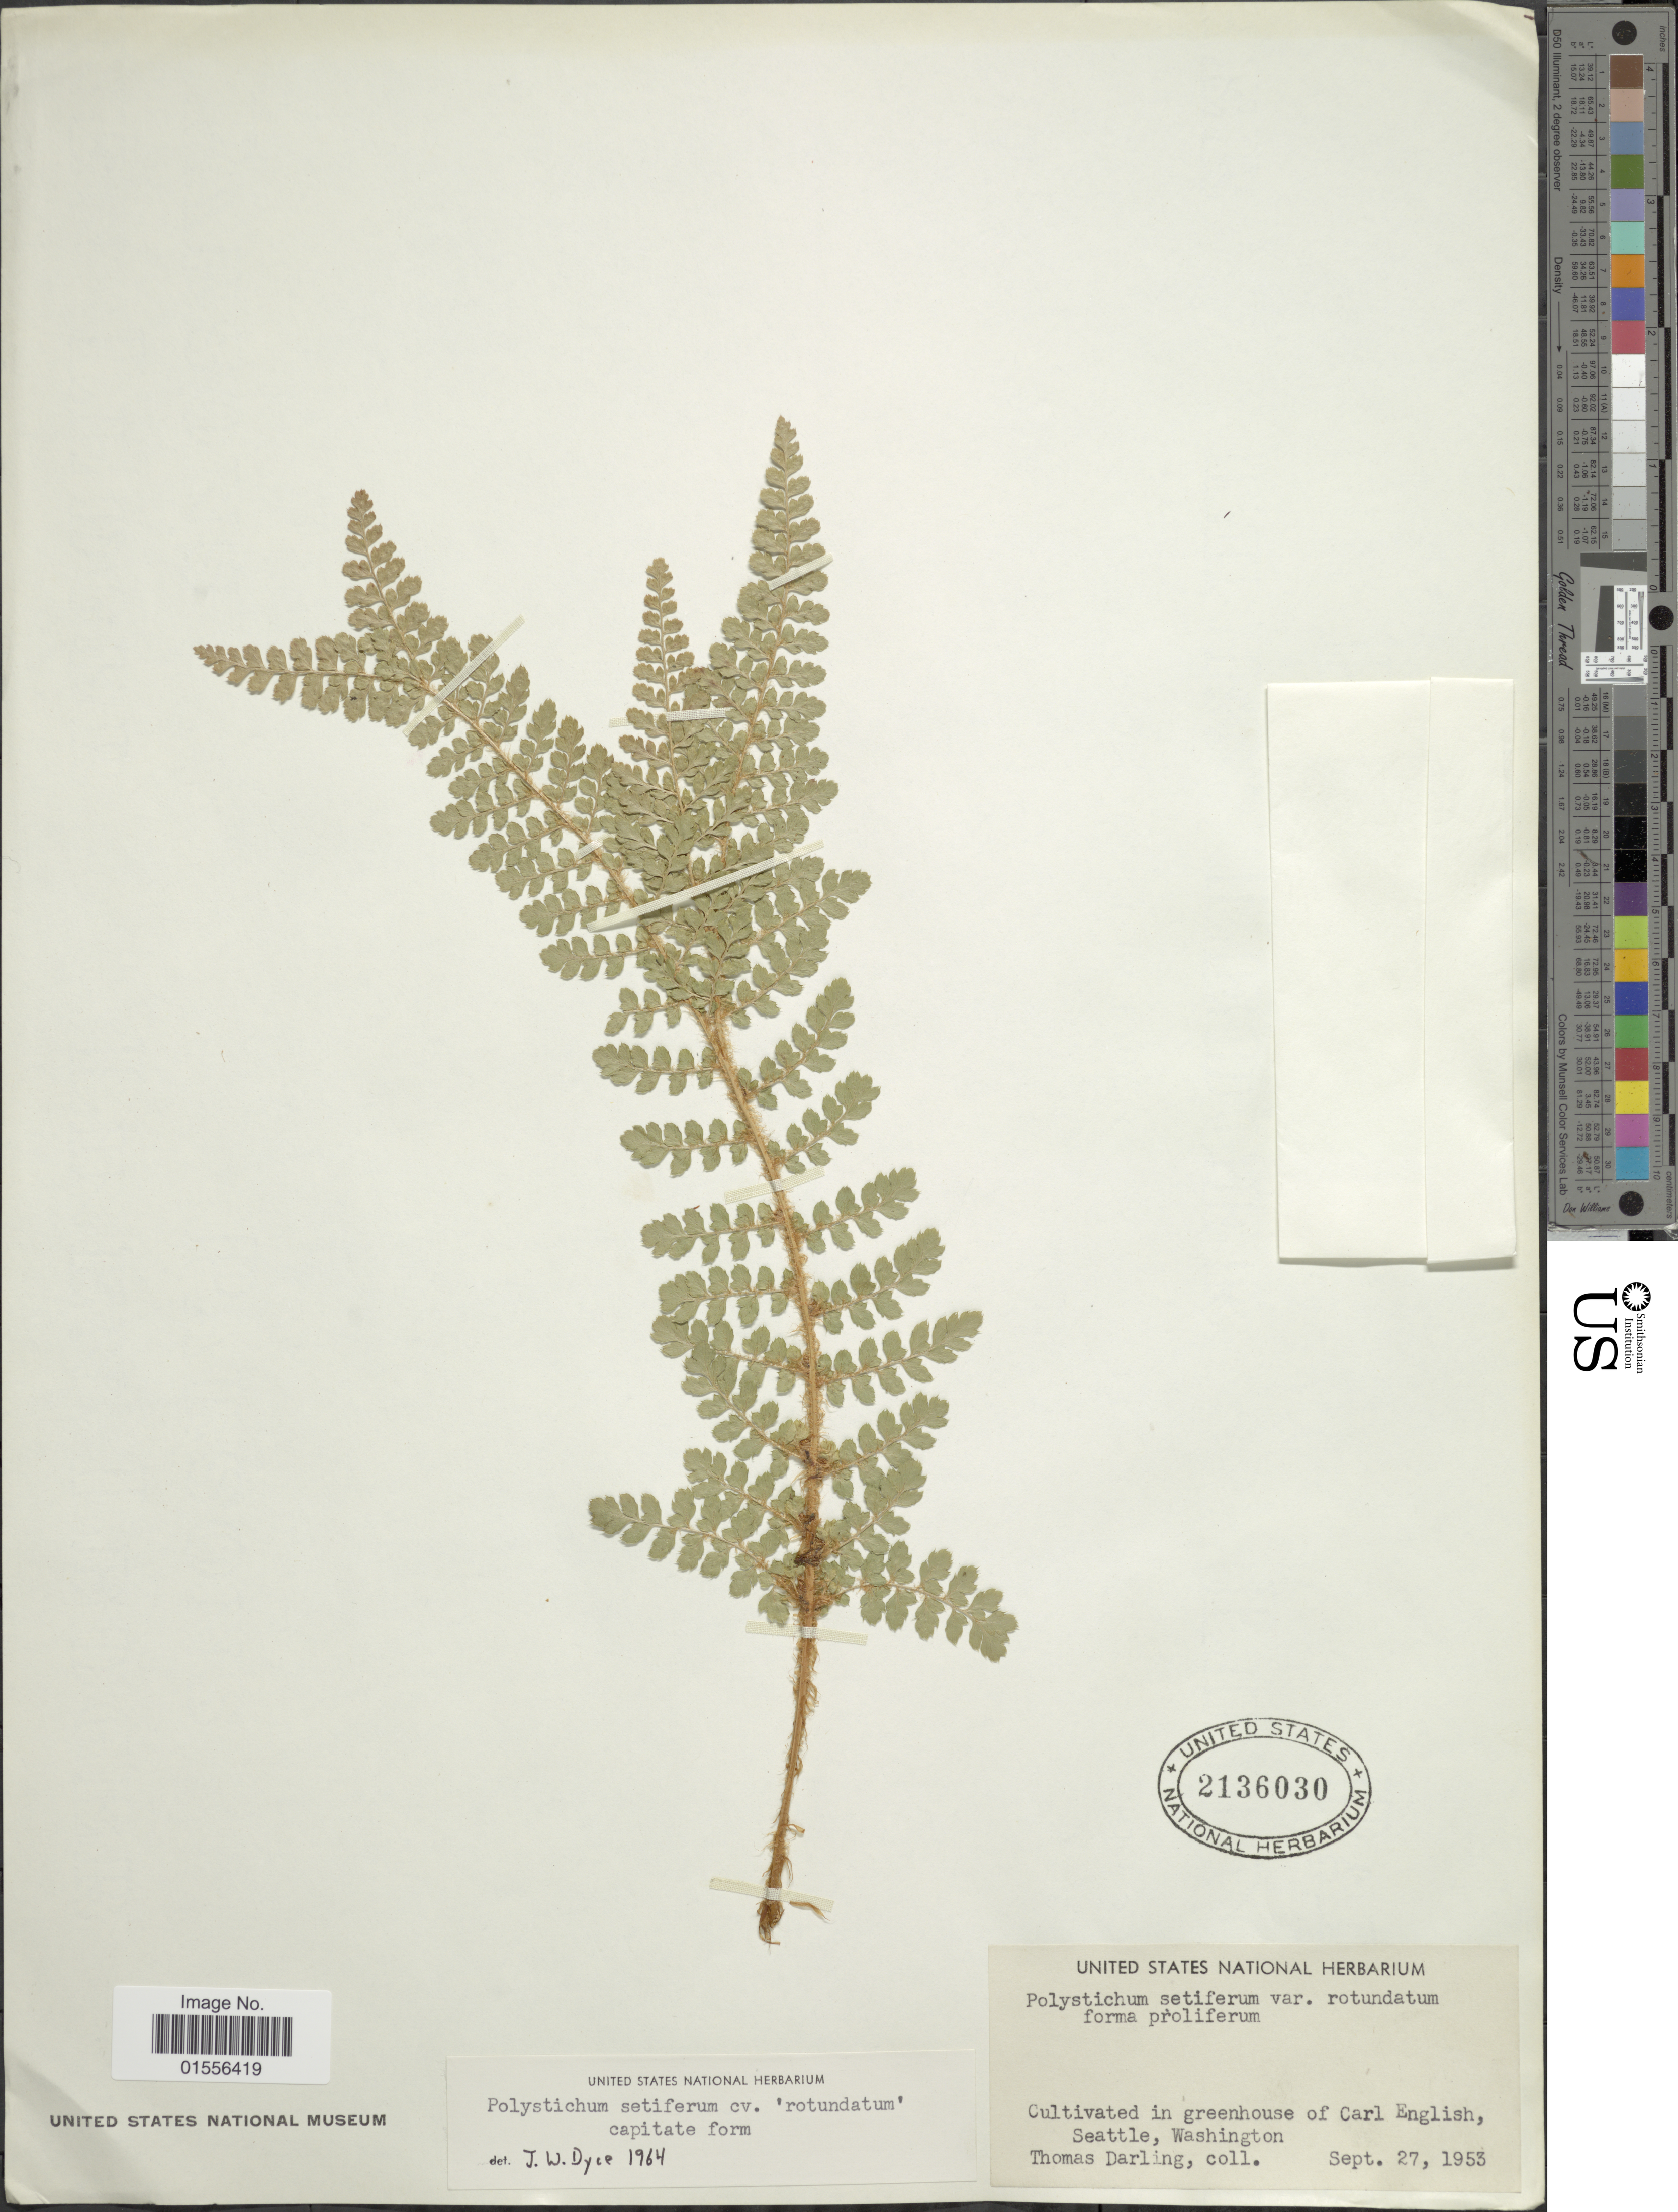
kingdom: Plantae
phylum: Tracheophyta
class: Polypodiopsida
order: Polypodiales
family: Dryopteridaceae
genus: Polystichum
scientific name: Polystichum setiferum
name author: (Forssk.) Moore ex Woynar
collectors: T. Darling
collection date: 1953-09-27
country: United States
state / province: Washington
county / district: King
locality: In the greenhouse of Carl Englis, Seattle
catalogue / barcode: US 2136030